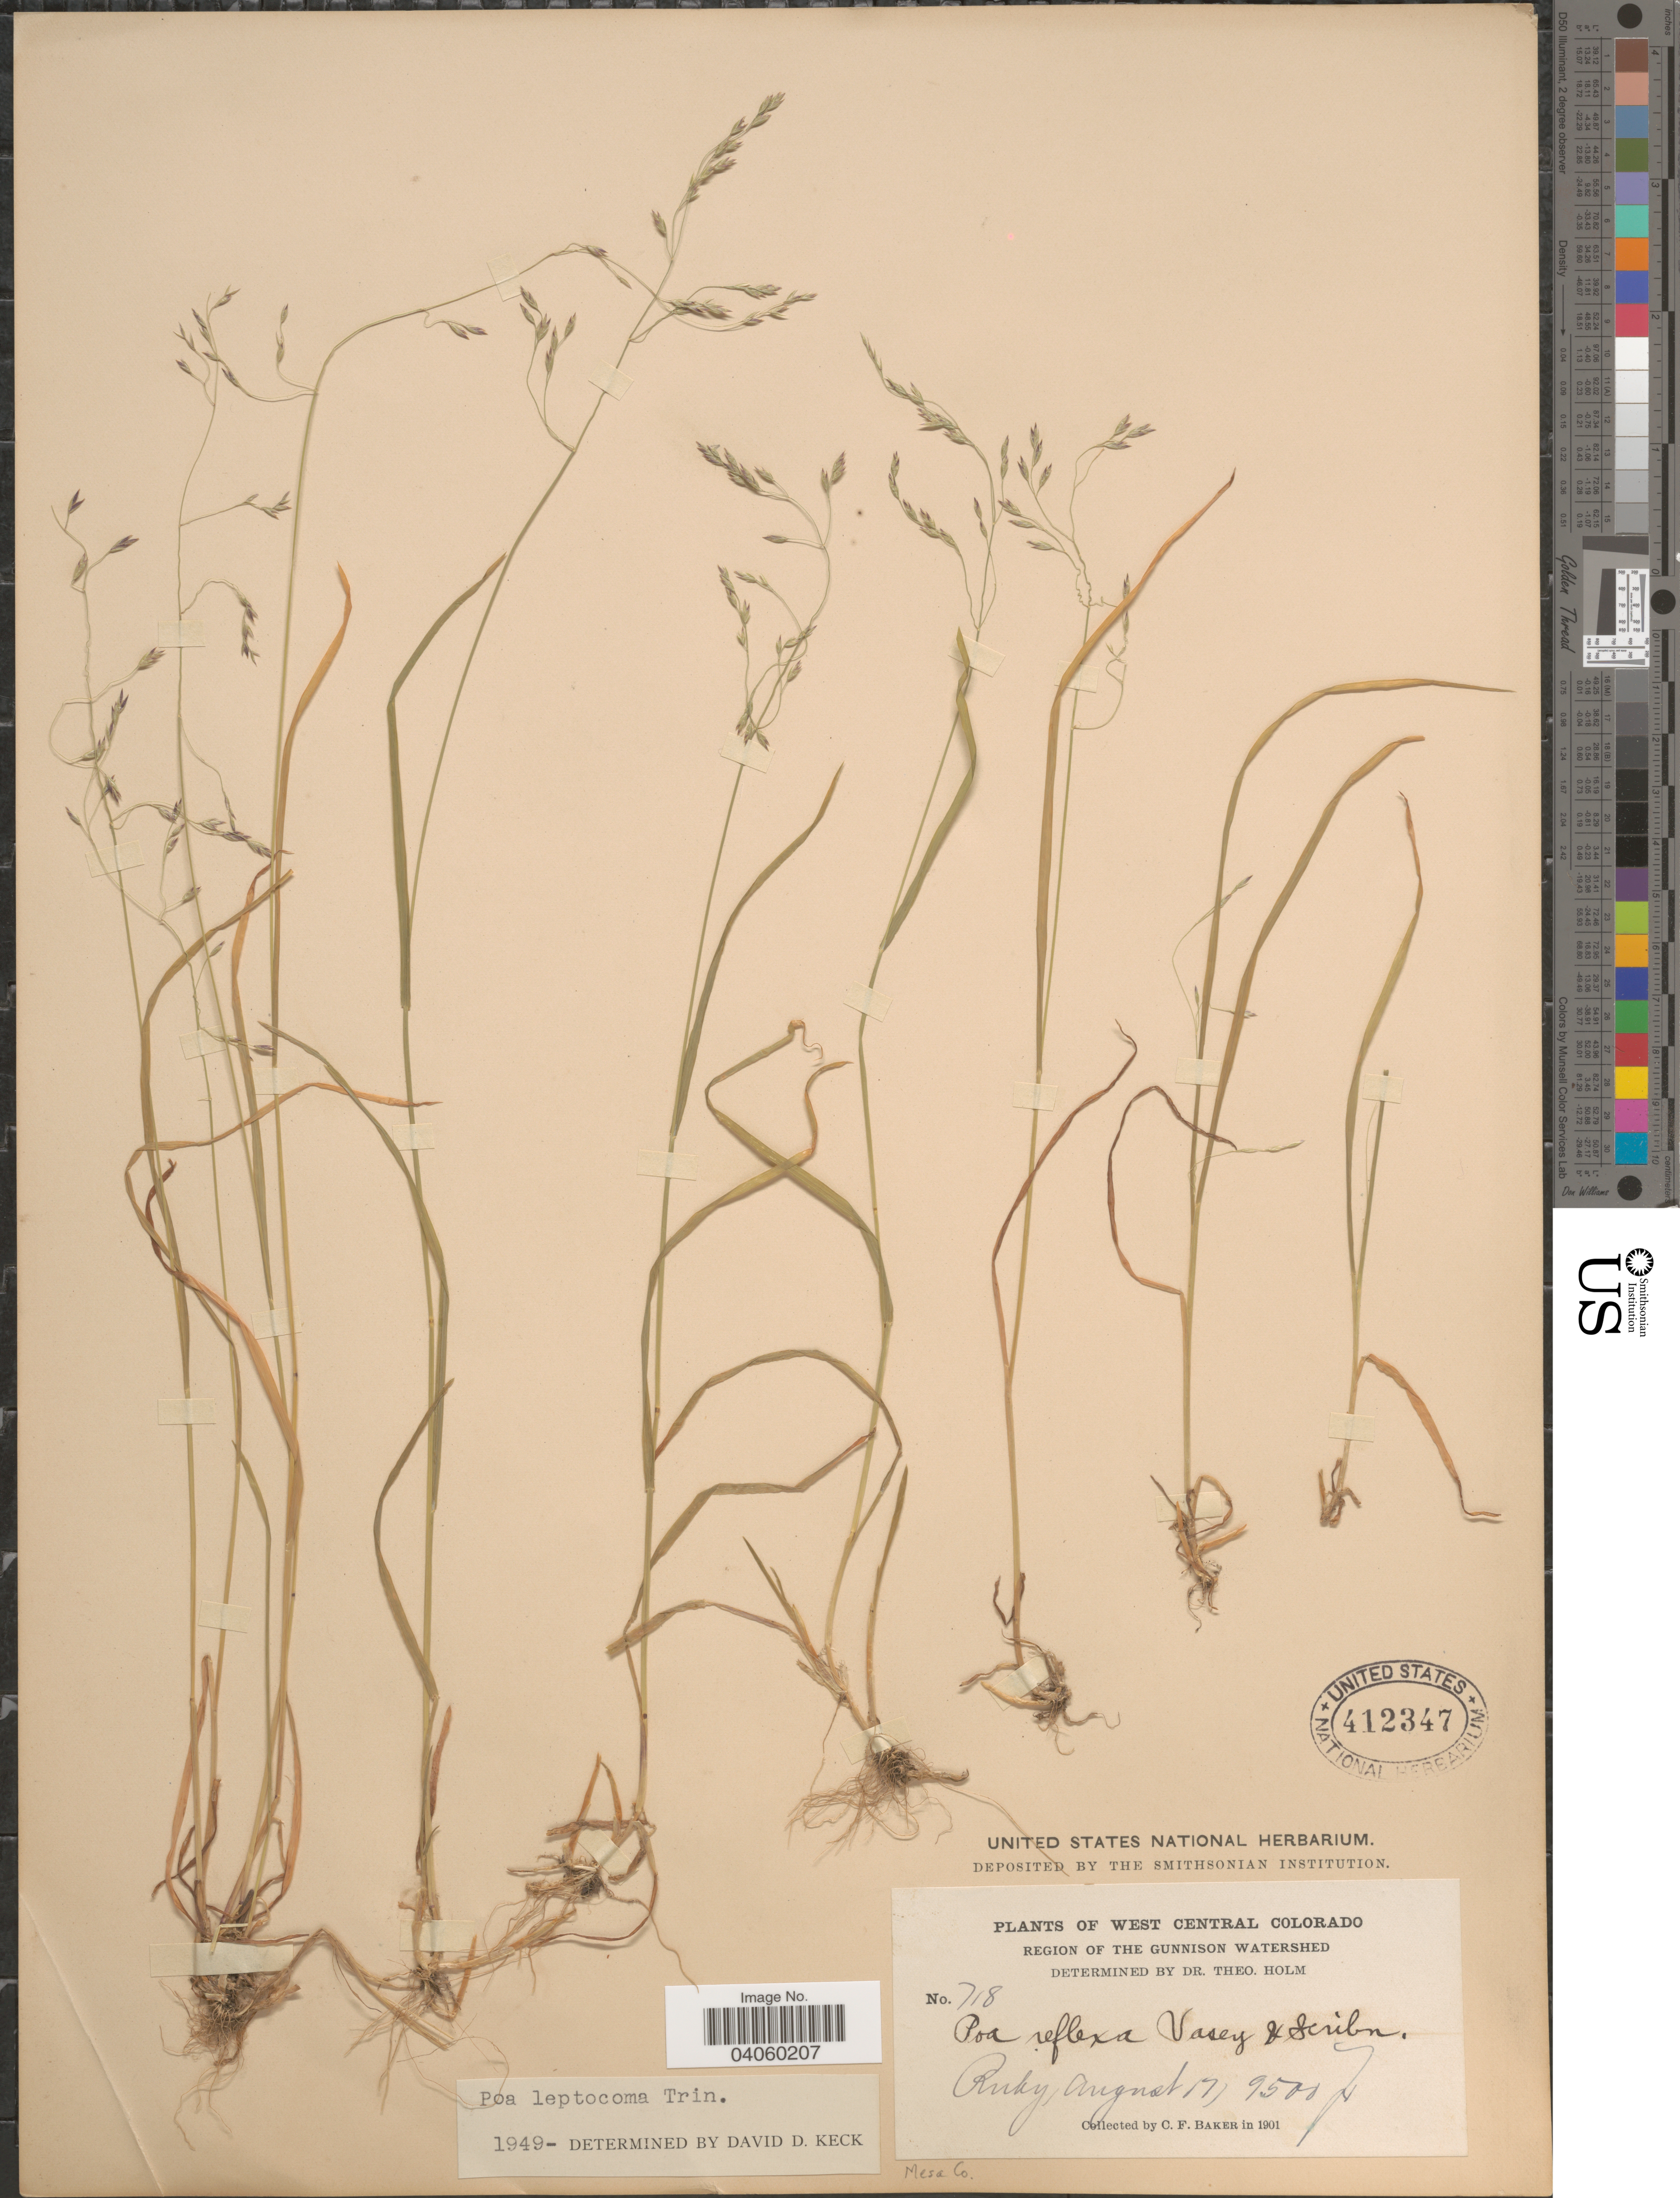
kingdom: Plantae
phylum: Tracheophyta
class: Liliopsida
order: Poales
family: Poaceae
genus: Poa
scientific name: Poa leptocoma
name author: Trin.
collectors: C. F. Baker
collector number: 718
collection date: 1901-08-17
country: United States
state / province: Colorado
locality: West Central Colorado. Region of the Gunnison Watershed. Ruky. Mesa Co.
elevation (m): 2896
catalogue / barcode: US 412347